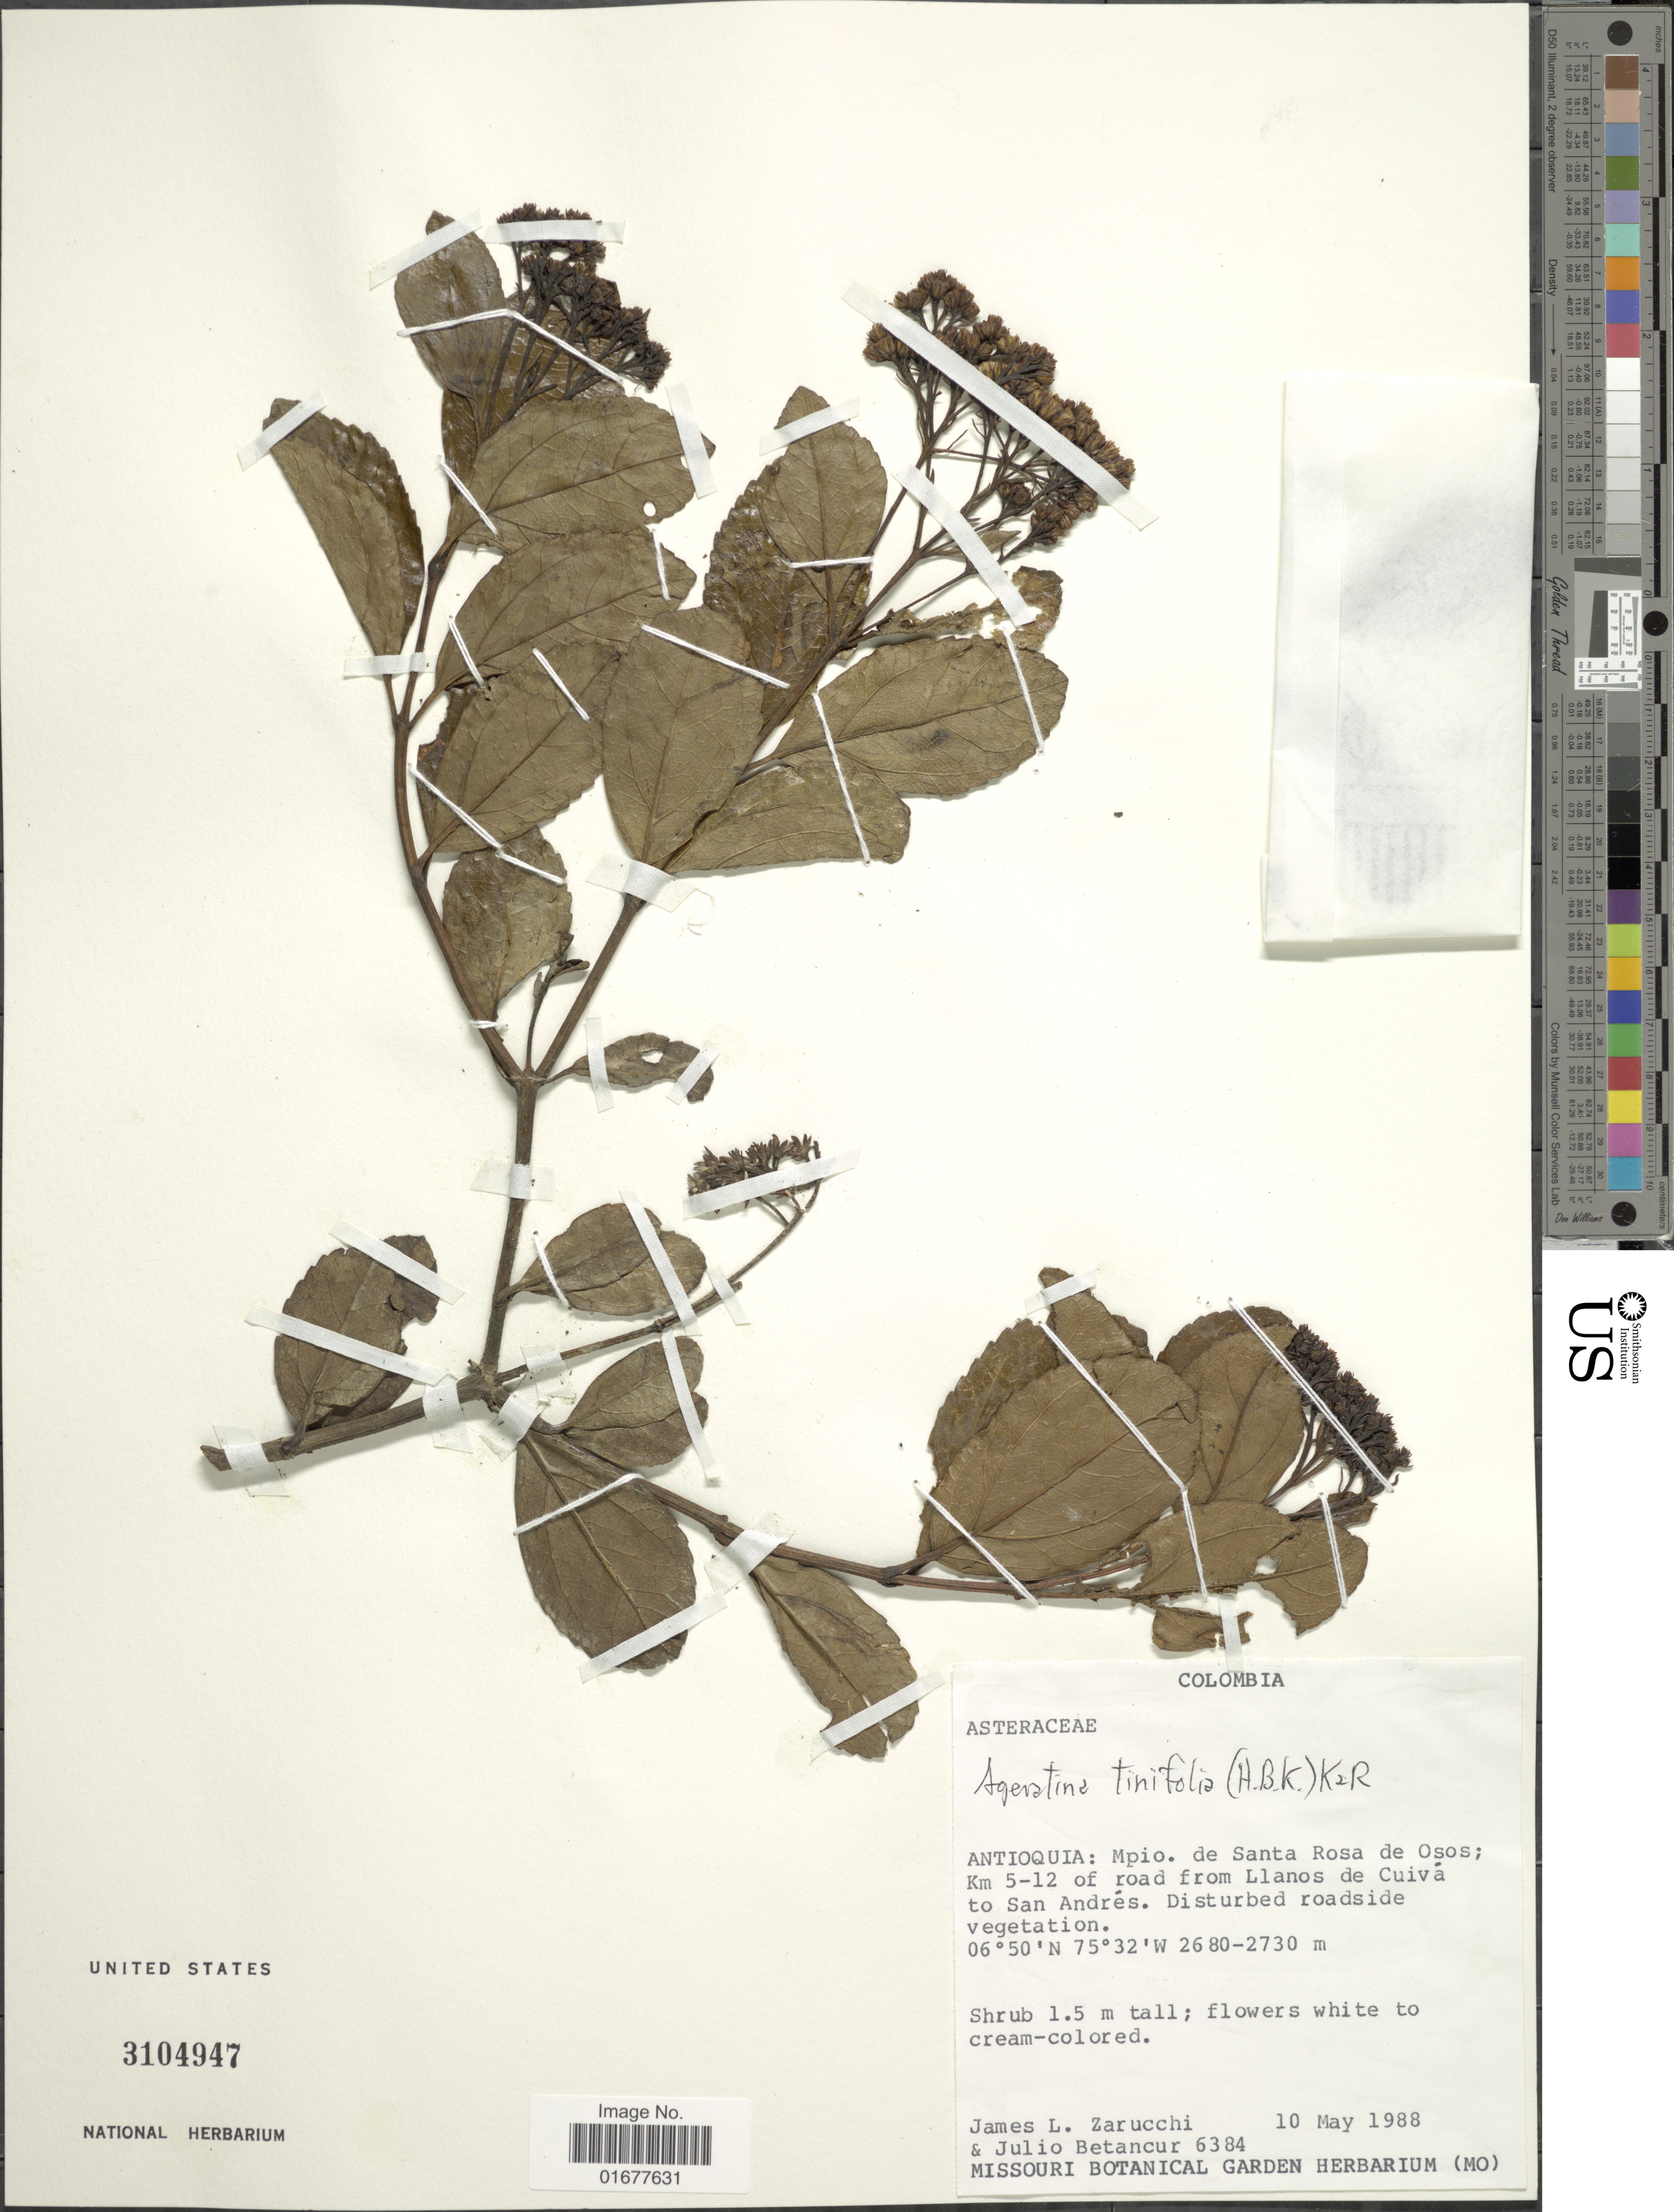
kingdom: Plantae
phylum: Tracheophyta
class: Magnoliopsida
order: Asterales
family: Asteraceae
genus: Ageratina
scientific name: Ageratina tinifolia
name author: (Kunth) R.M. King & H. Rob.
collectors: J. L. Zarucchi & J. Betancur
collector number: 6384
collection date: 1988-05-10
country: Colombia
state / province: Antioquia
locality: Mpio. de Santa Rosa de Osos; Km 5-12 of road from Llanos de Cuiva to San Andres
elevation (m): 2680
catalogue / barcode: US 3104947